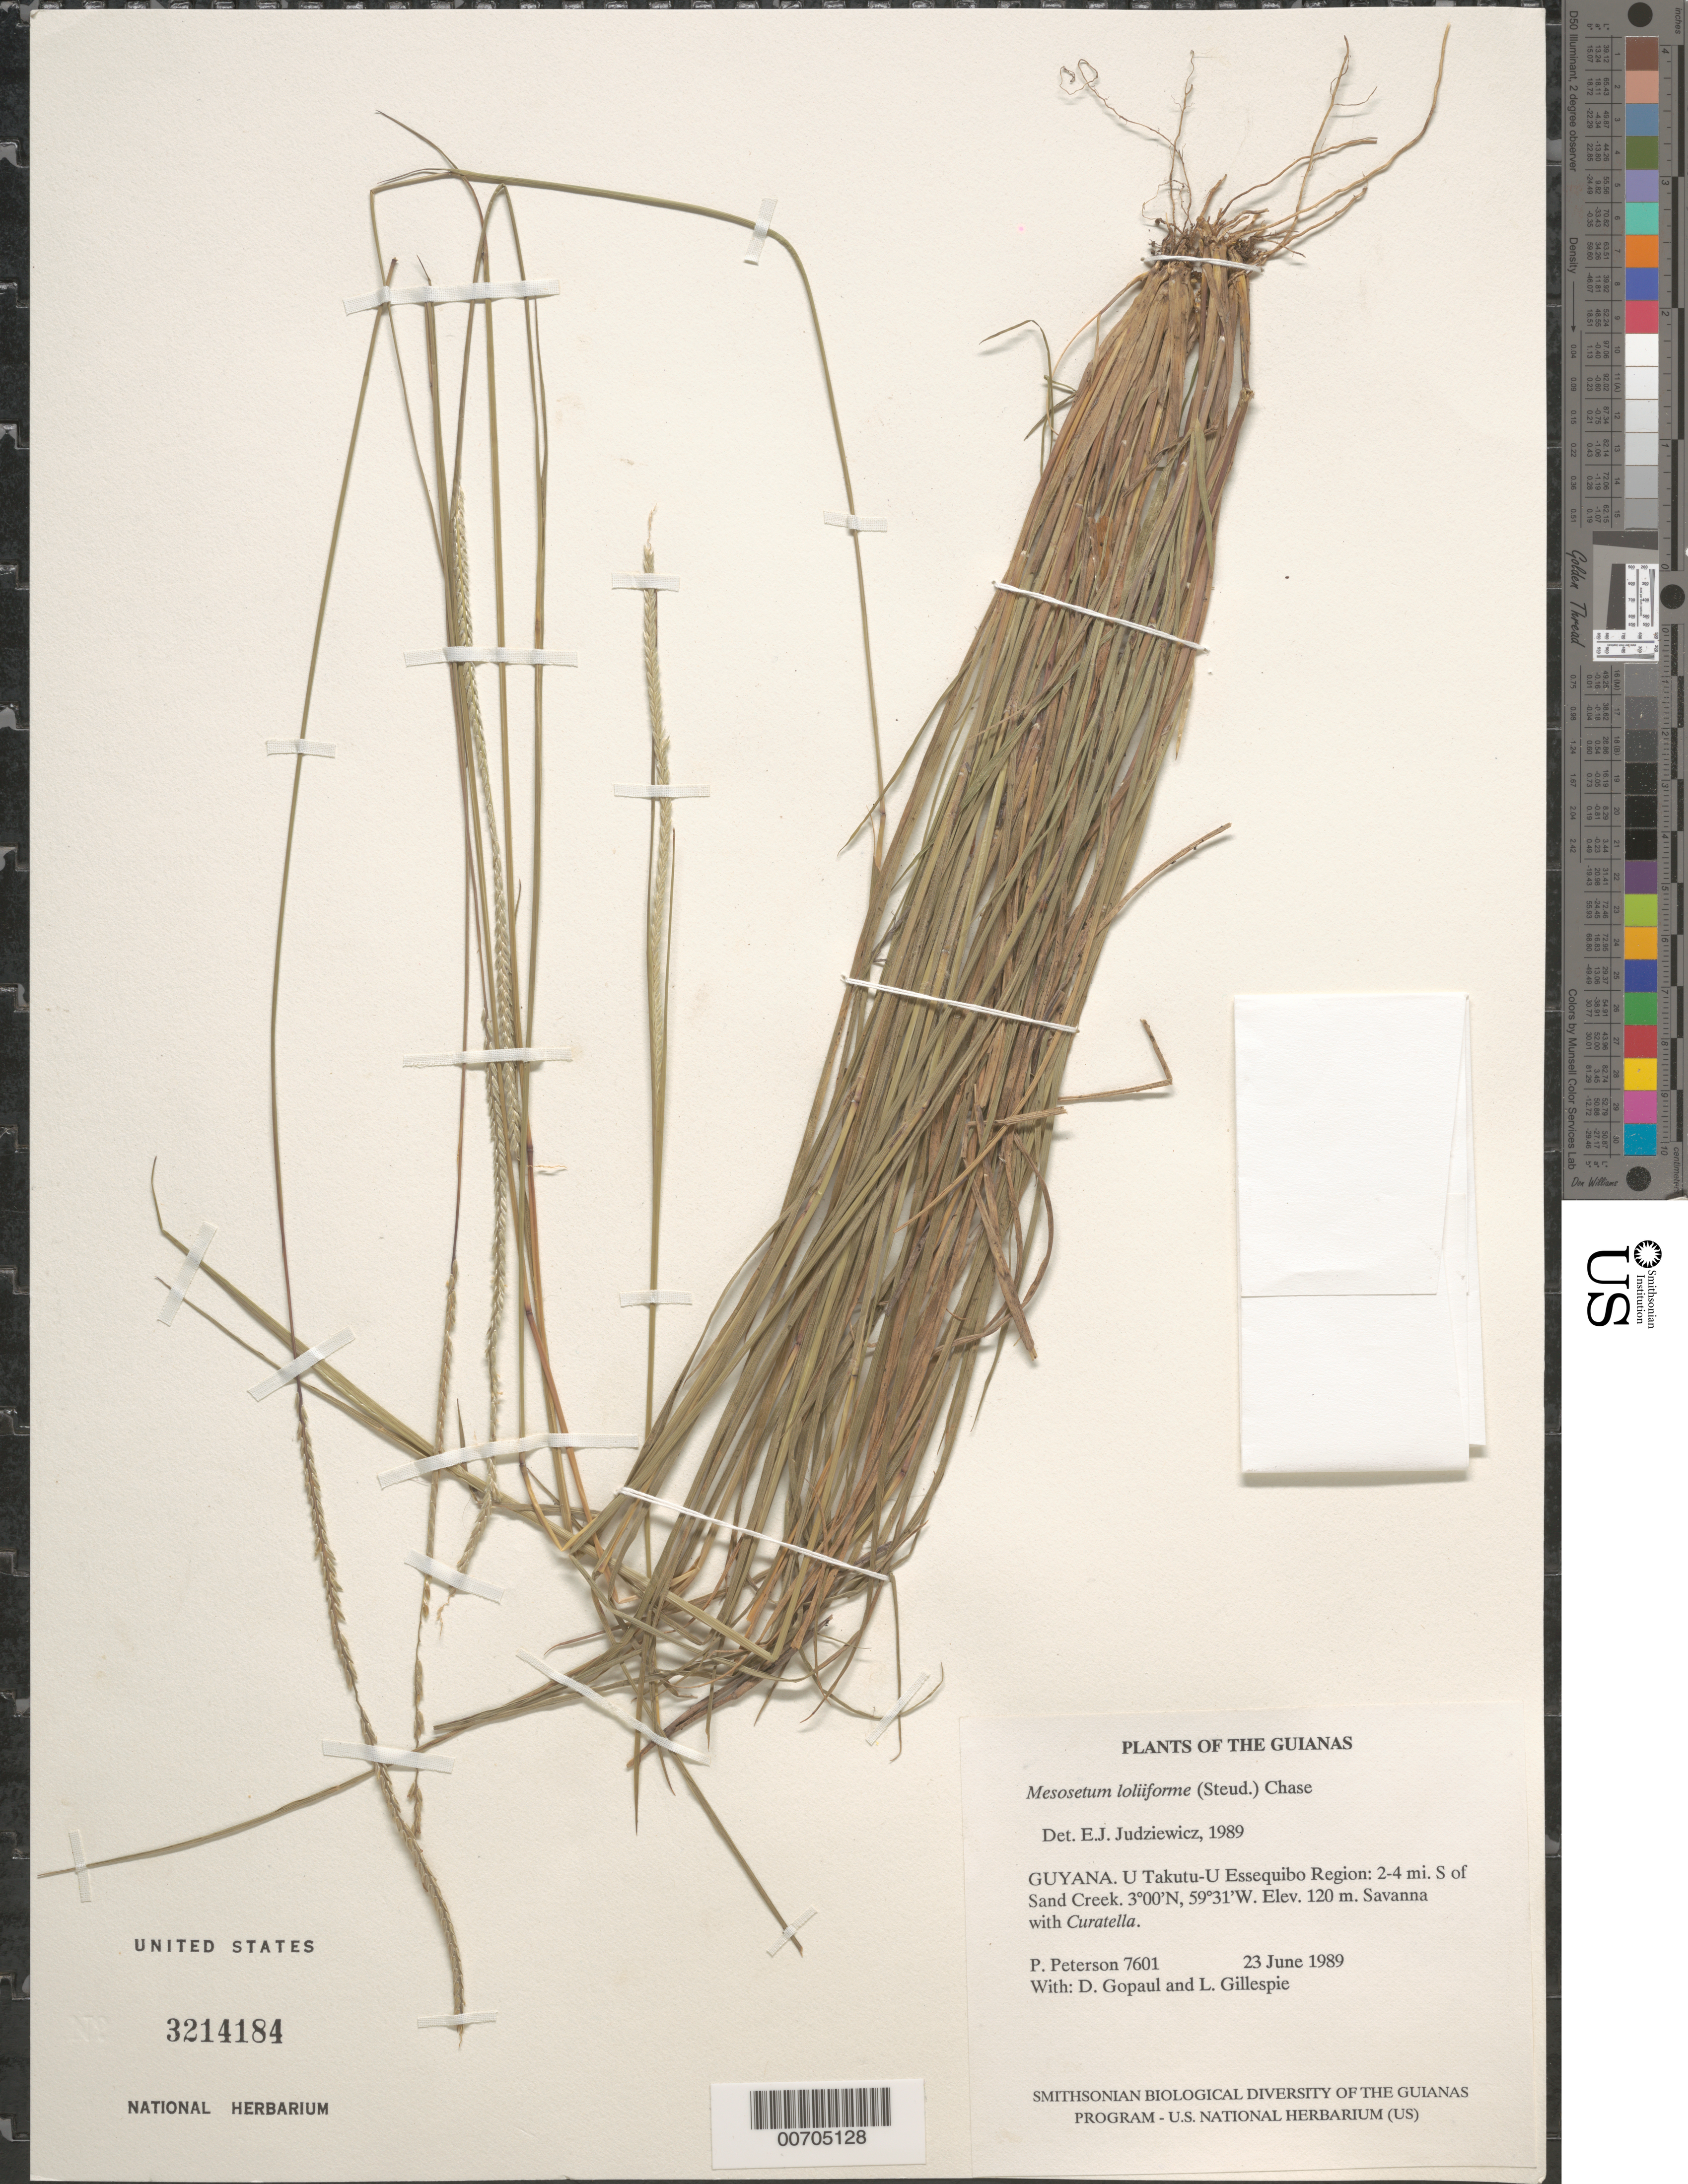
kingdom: Plantae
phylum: Tracheophyta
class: Liliopsida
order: Poales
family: Poaceae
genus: Mesosetum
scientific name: Mesosetum loliiforme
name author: (Hochst. ex Steud.) Chase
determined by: Judziewicz, E. J.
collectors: P. M. Peterson, D. Gopaul & L. J. Gillespie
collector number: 7601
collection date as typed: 23 June 1989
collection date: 1989-06-23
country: Guyana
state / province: U. Takutu-U. Essequibo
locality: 2-4 mi. S of Sand Creek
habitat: Savanna with Curatella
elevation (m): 120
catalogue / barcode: US 3214184